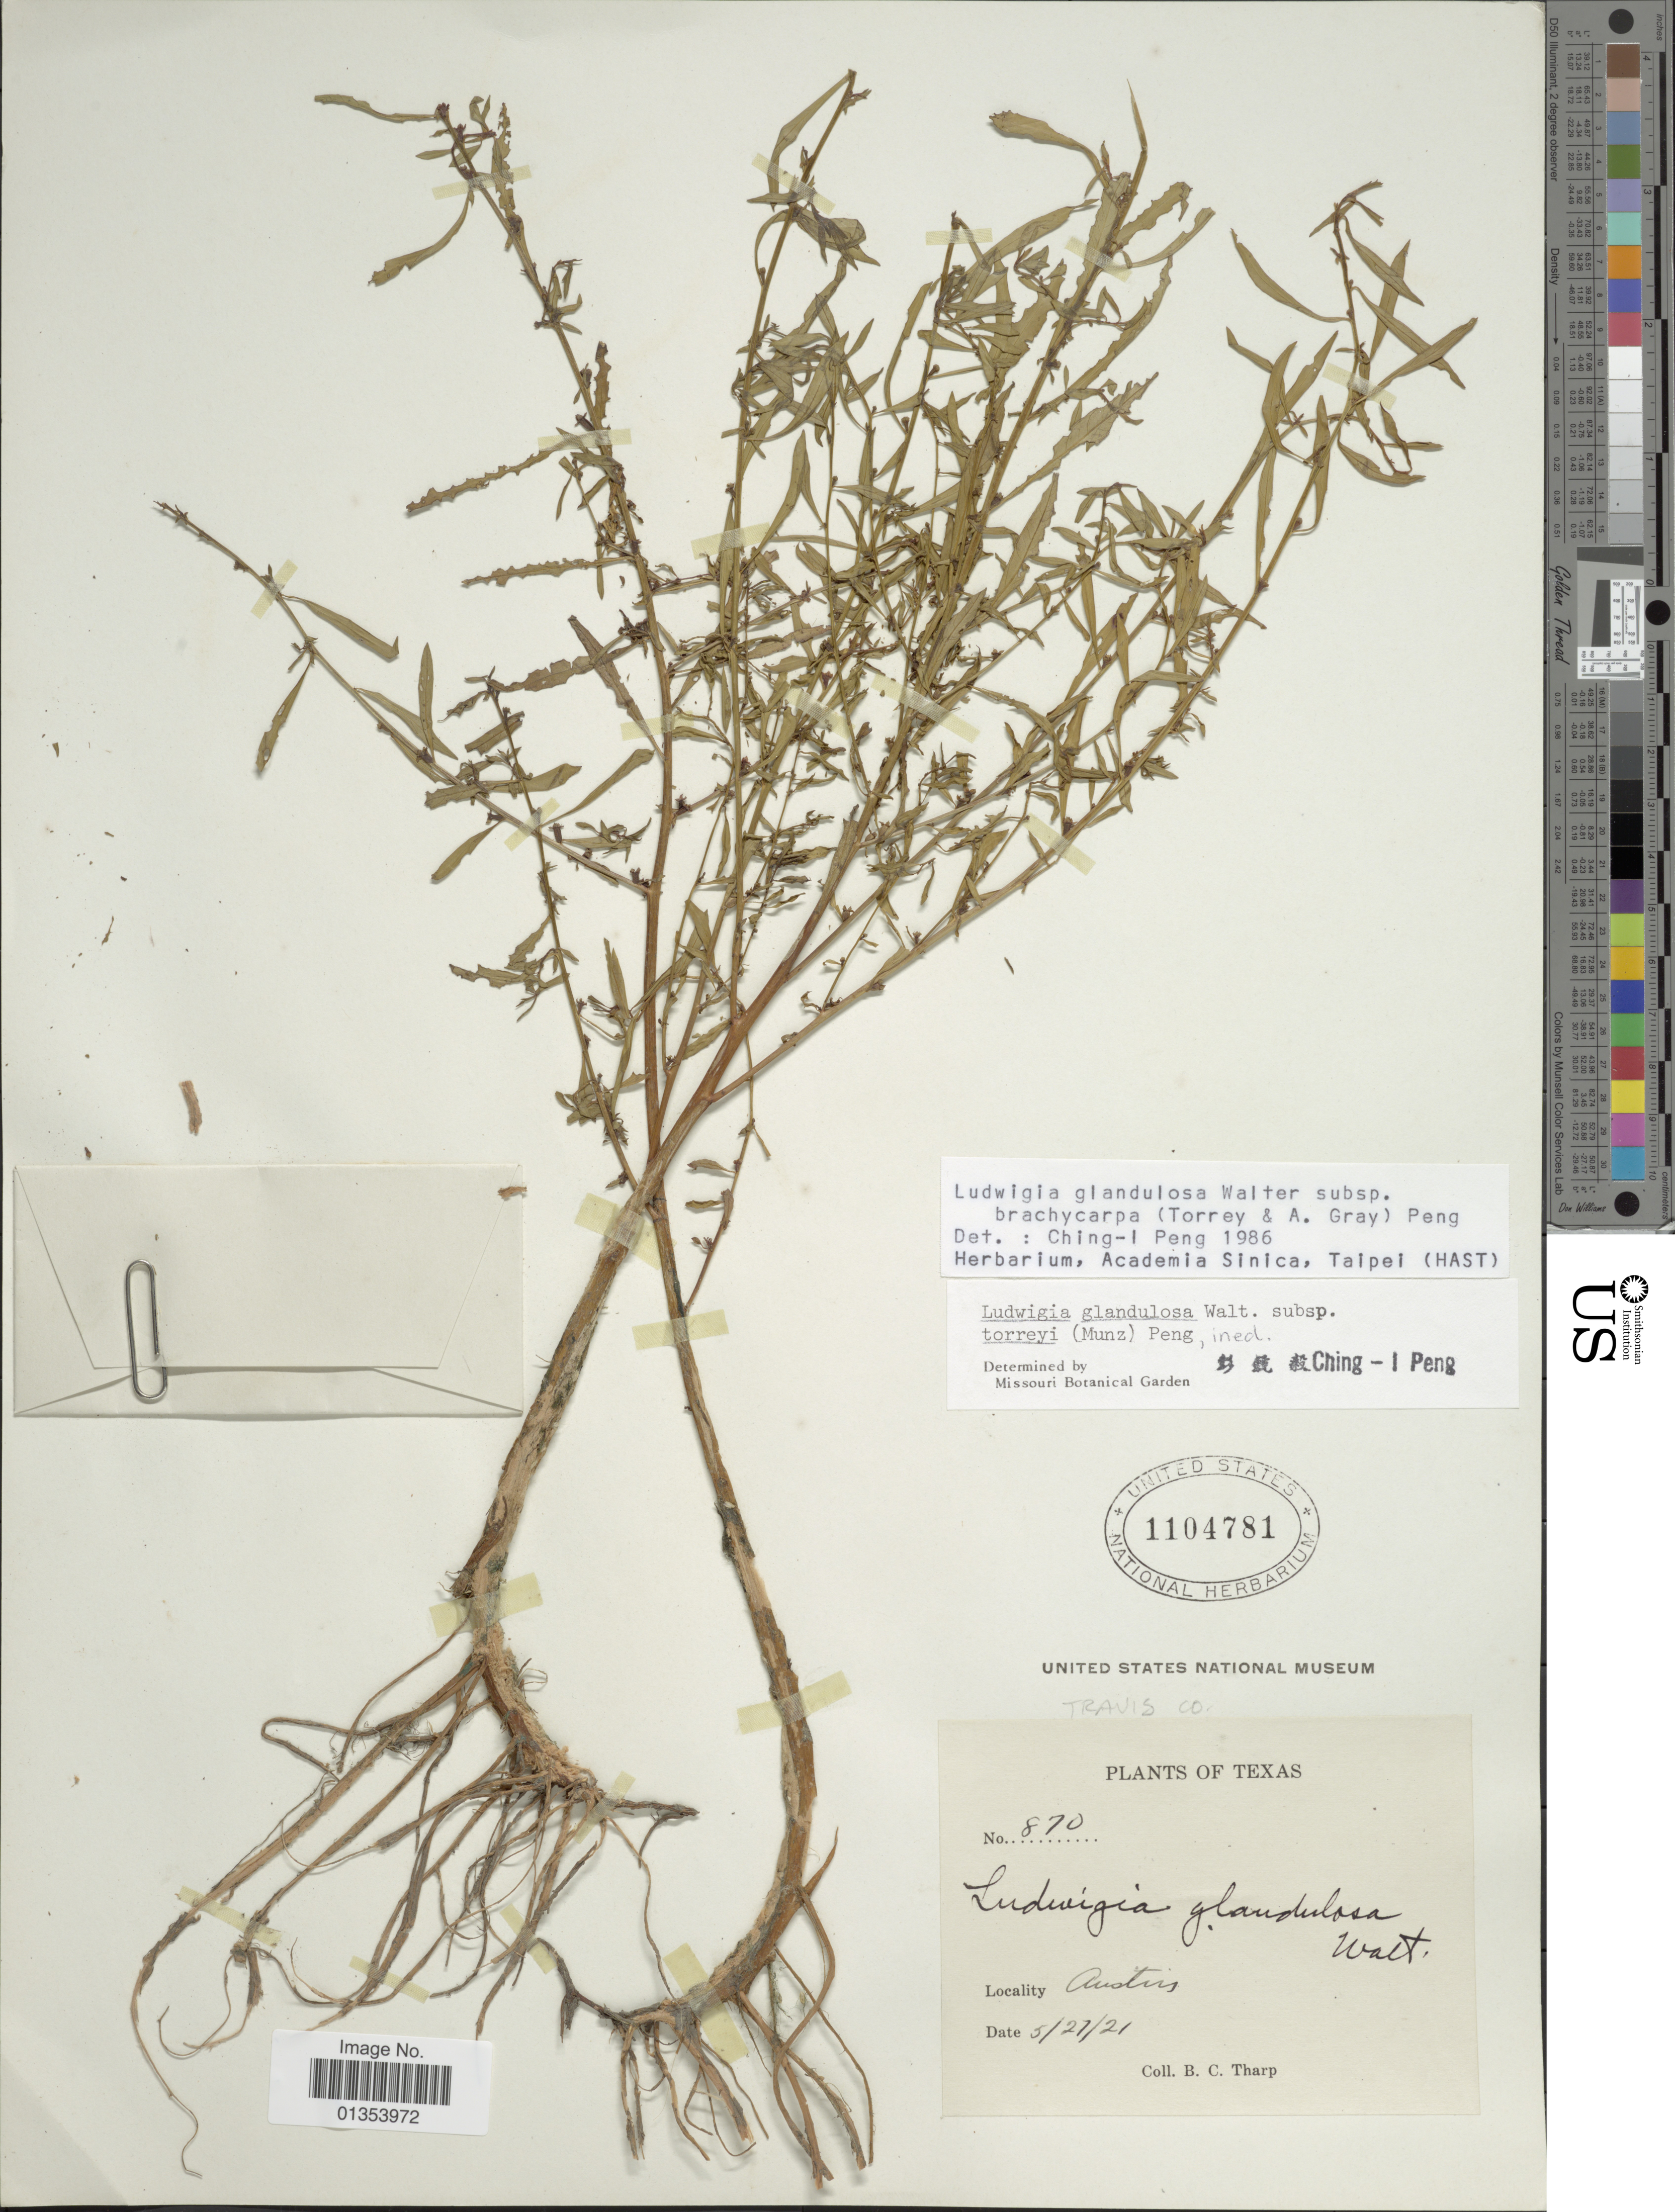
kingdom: Plantae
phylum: Tracheophyta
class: Magnoliopsida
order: Myrtales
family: Onagraceae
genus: Ludwigia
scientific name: Ludwigia glandulosa subsp. brachycarpa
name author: (Torr. & A. Gray) C.I. Peng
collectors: B. C. Tharp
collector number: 870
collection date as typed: Transcribed d/m/y: 27/5/21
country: United States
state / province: Texas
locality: Austin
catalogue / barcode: US 1104781